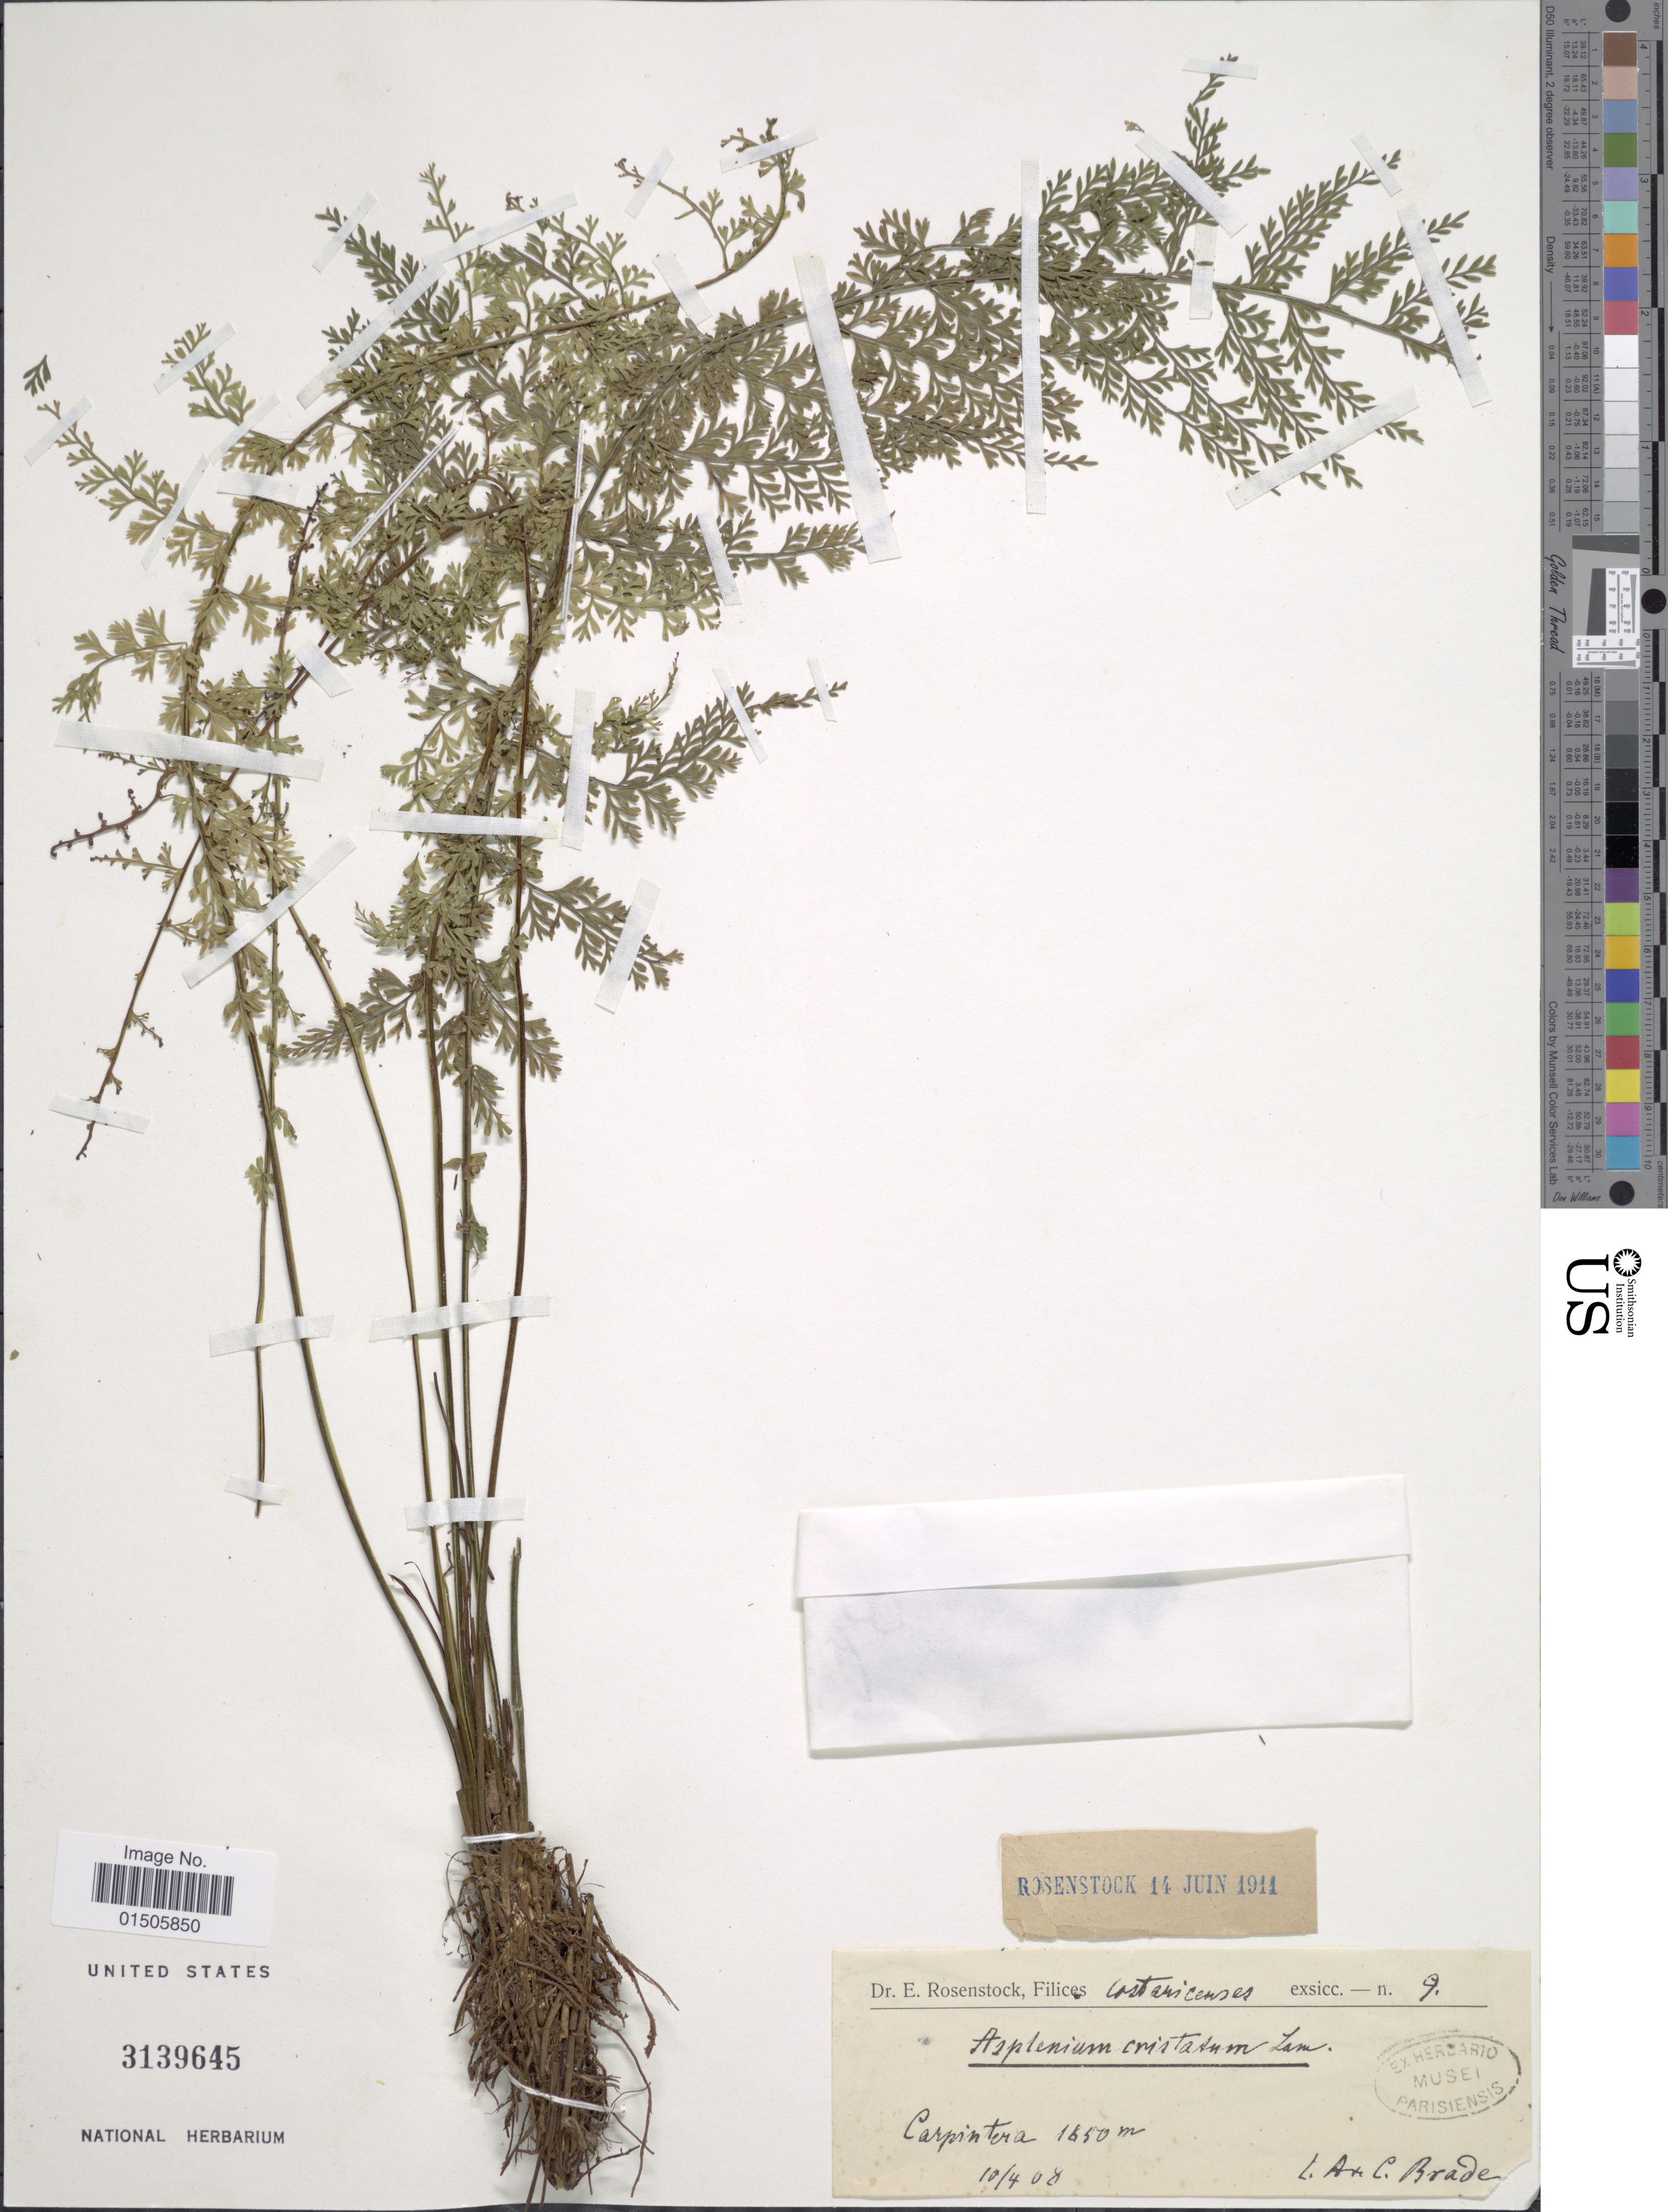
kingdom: Plantae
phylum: Tracheophyta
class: Polypodiopsida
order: Polypodiales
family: Aspleniaceae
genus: Asplenium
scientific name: Asplenium cristatum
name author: Lam.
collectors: A. C. Brade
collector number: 9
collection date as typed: Transcribed d/m/y: 4/10/8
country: Costa Rica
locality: Carpintera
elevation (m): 1650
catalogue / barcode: US 3139645